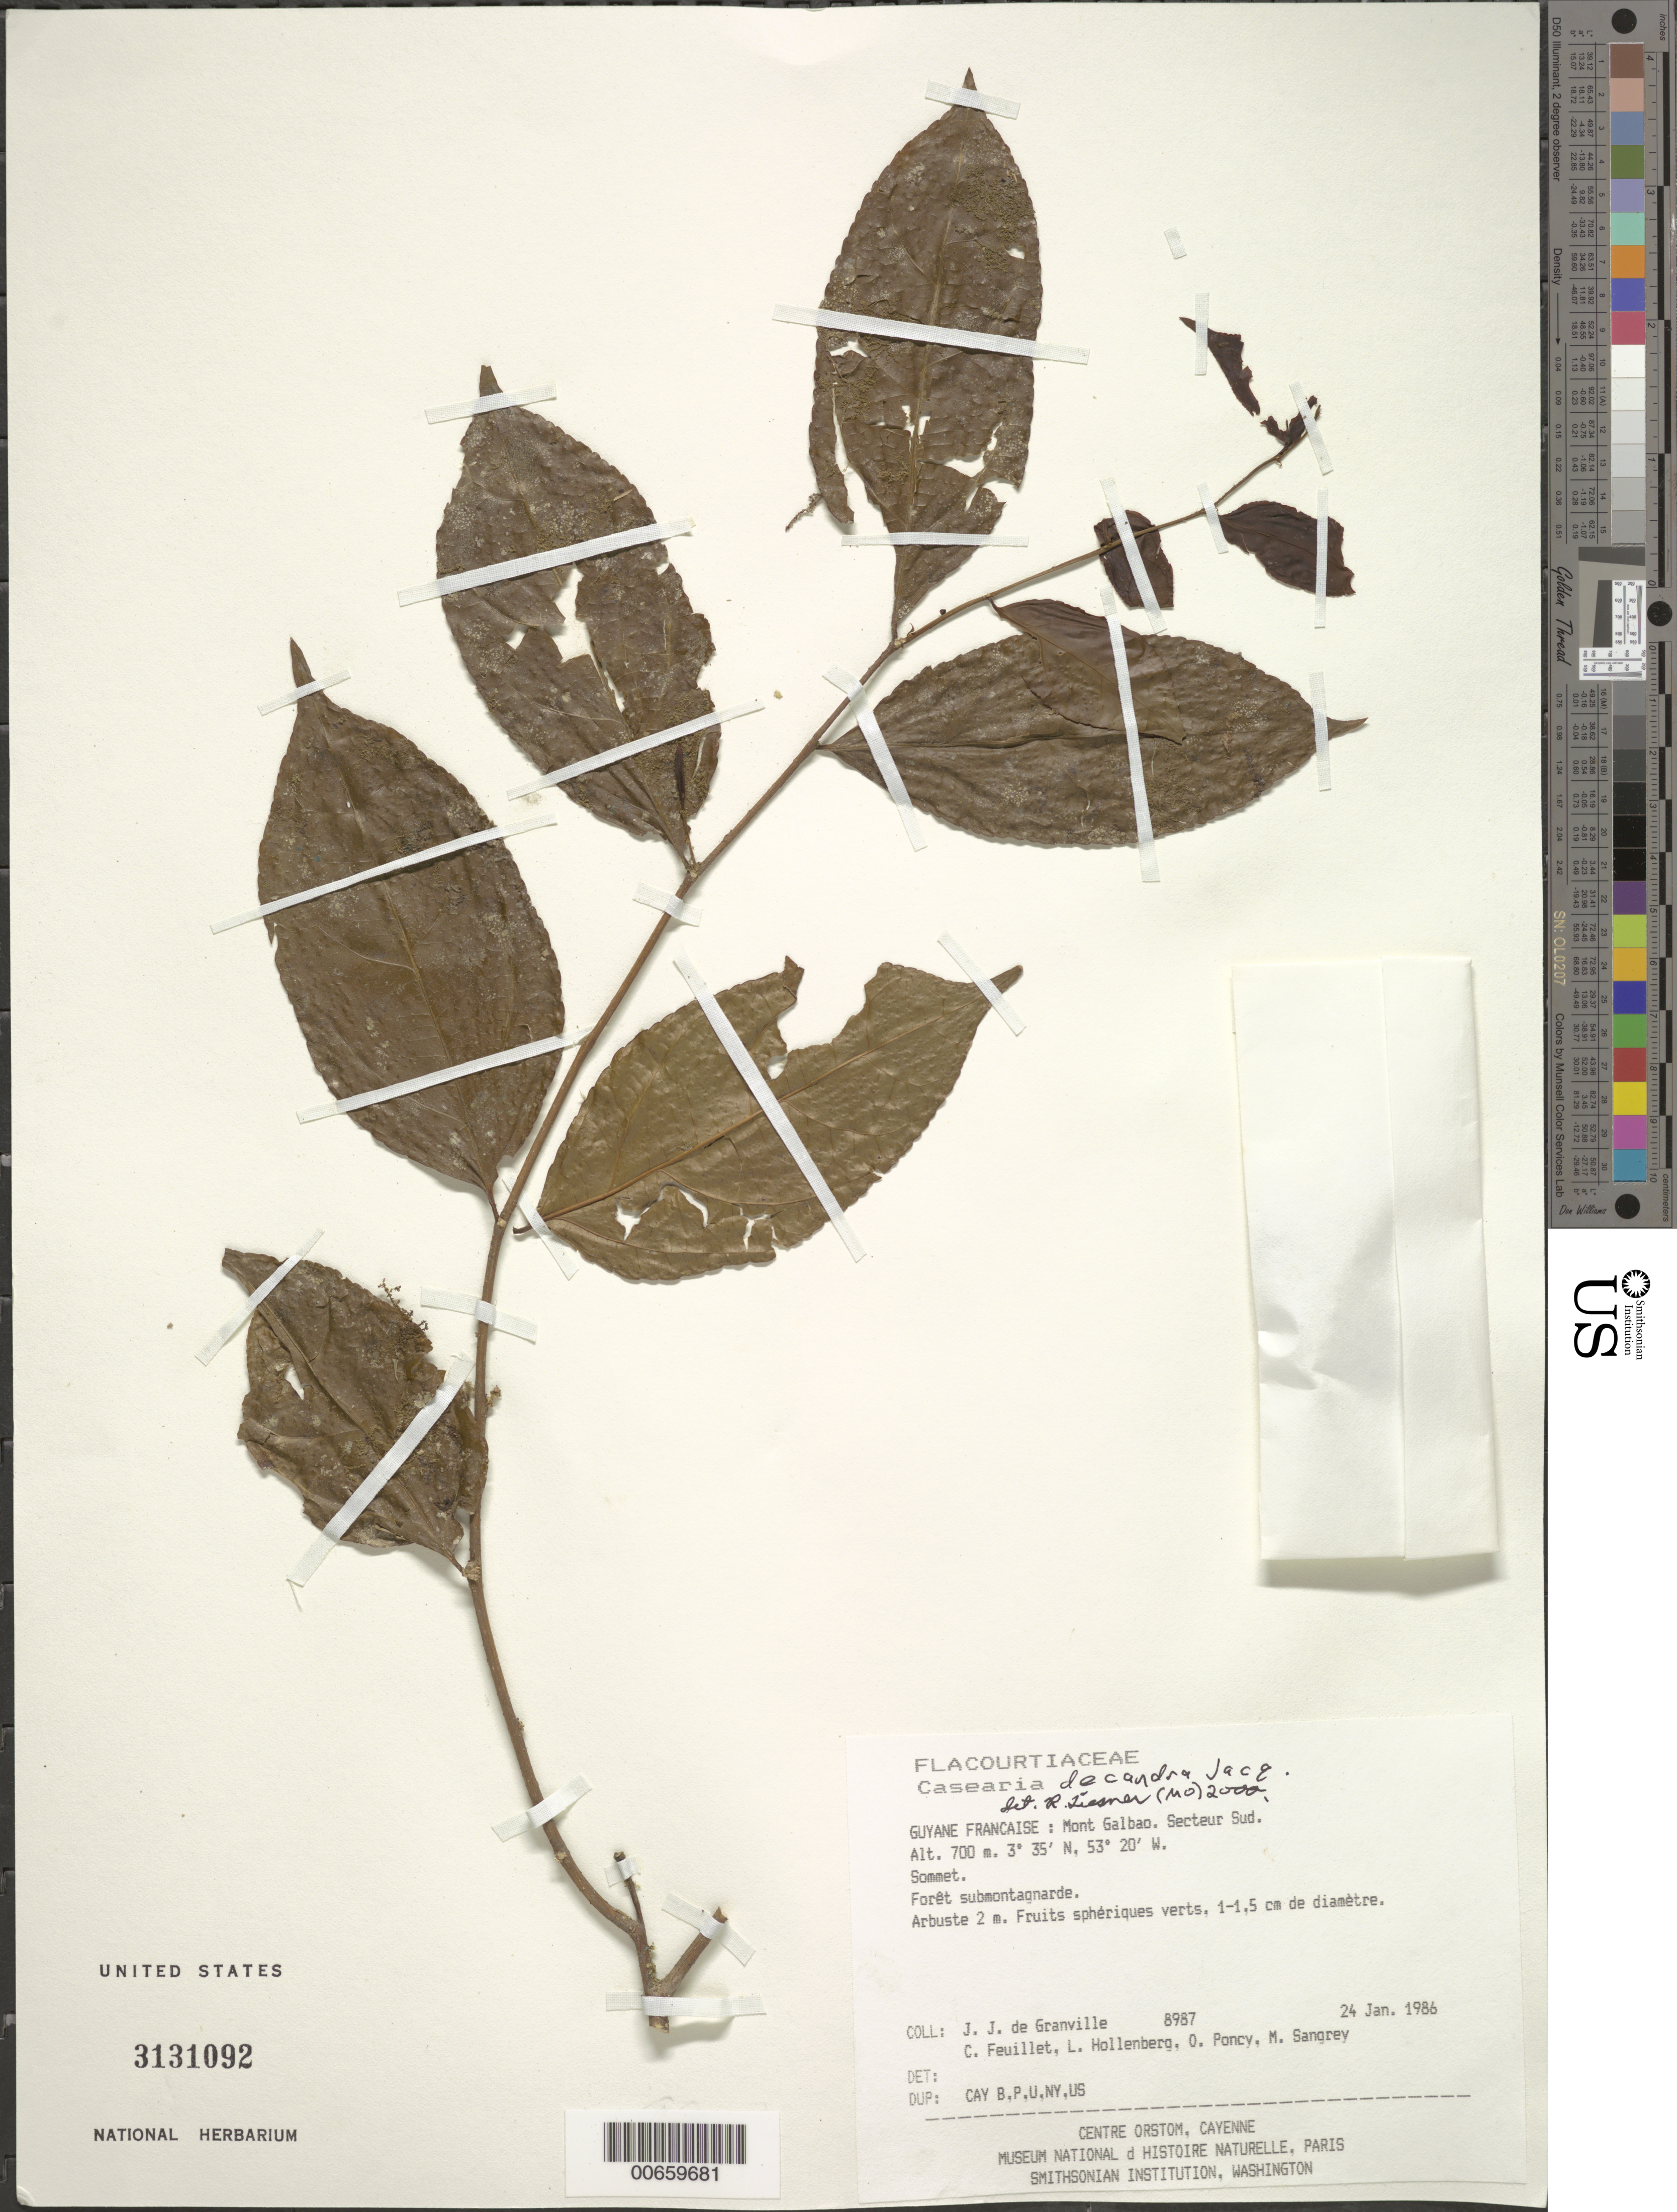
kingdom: Plantae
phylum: Tracheophyta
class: Magnoliopsida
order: Malpighiales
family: Salicaceae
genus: Casearia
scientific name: Casearia decandra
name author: Jacq.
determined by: Liesner, R. L.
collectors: J.-J. de Granville, C. Feuillet, L. Hollenberg, O. Poncy & M. S. Sangrey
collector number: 8987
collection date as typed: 24-Jan-86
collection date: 1986-01-24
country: French Guiana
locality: Mont Galbao. Secteur Sud. Sommet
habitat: Forêt submontagnarde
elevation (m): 700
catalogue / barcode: US 3131092